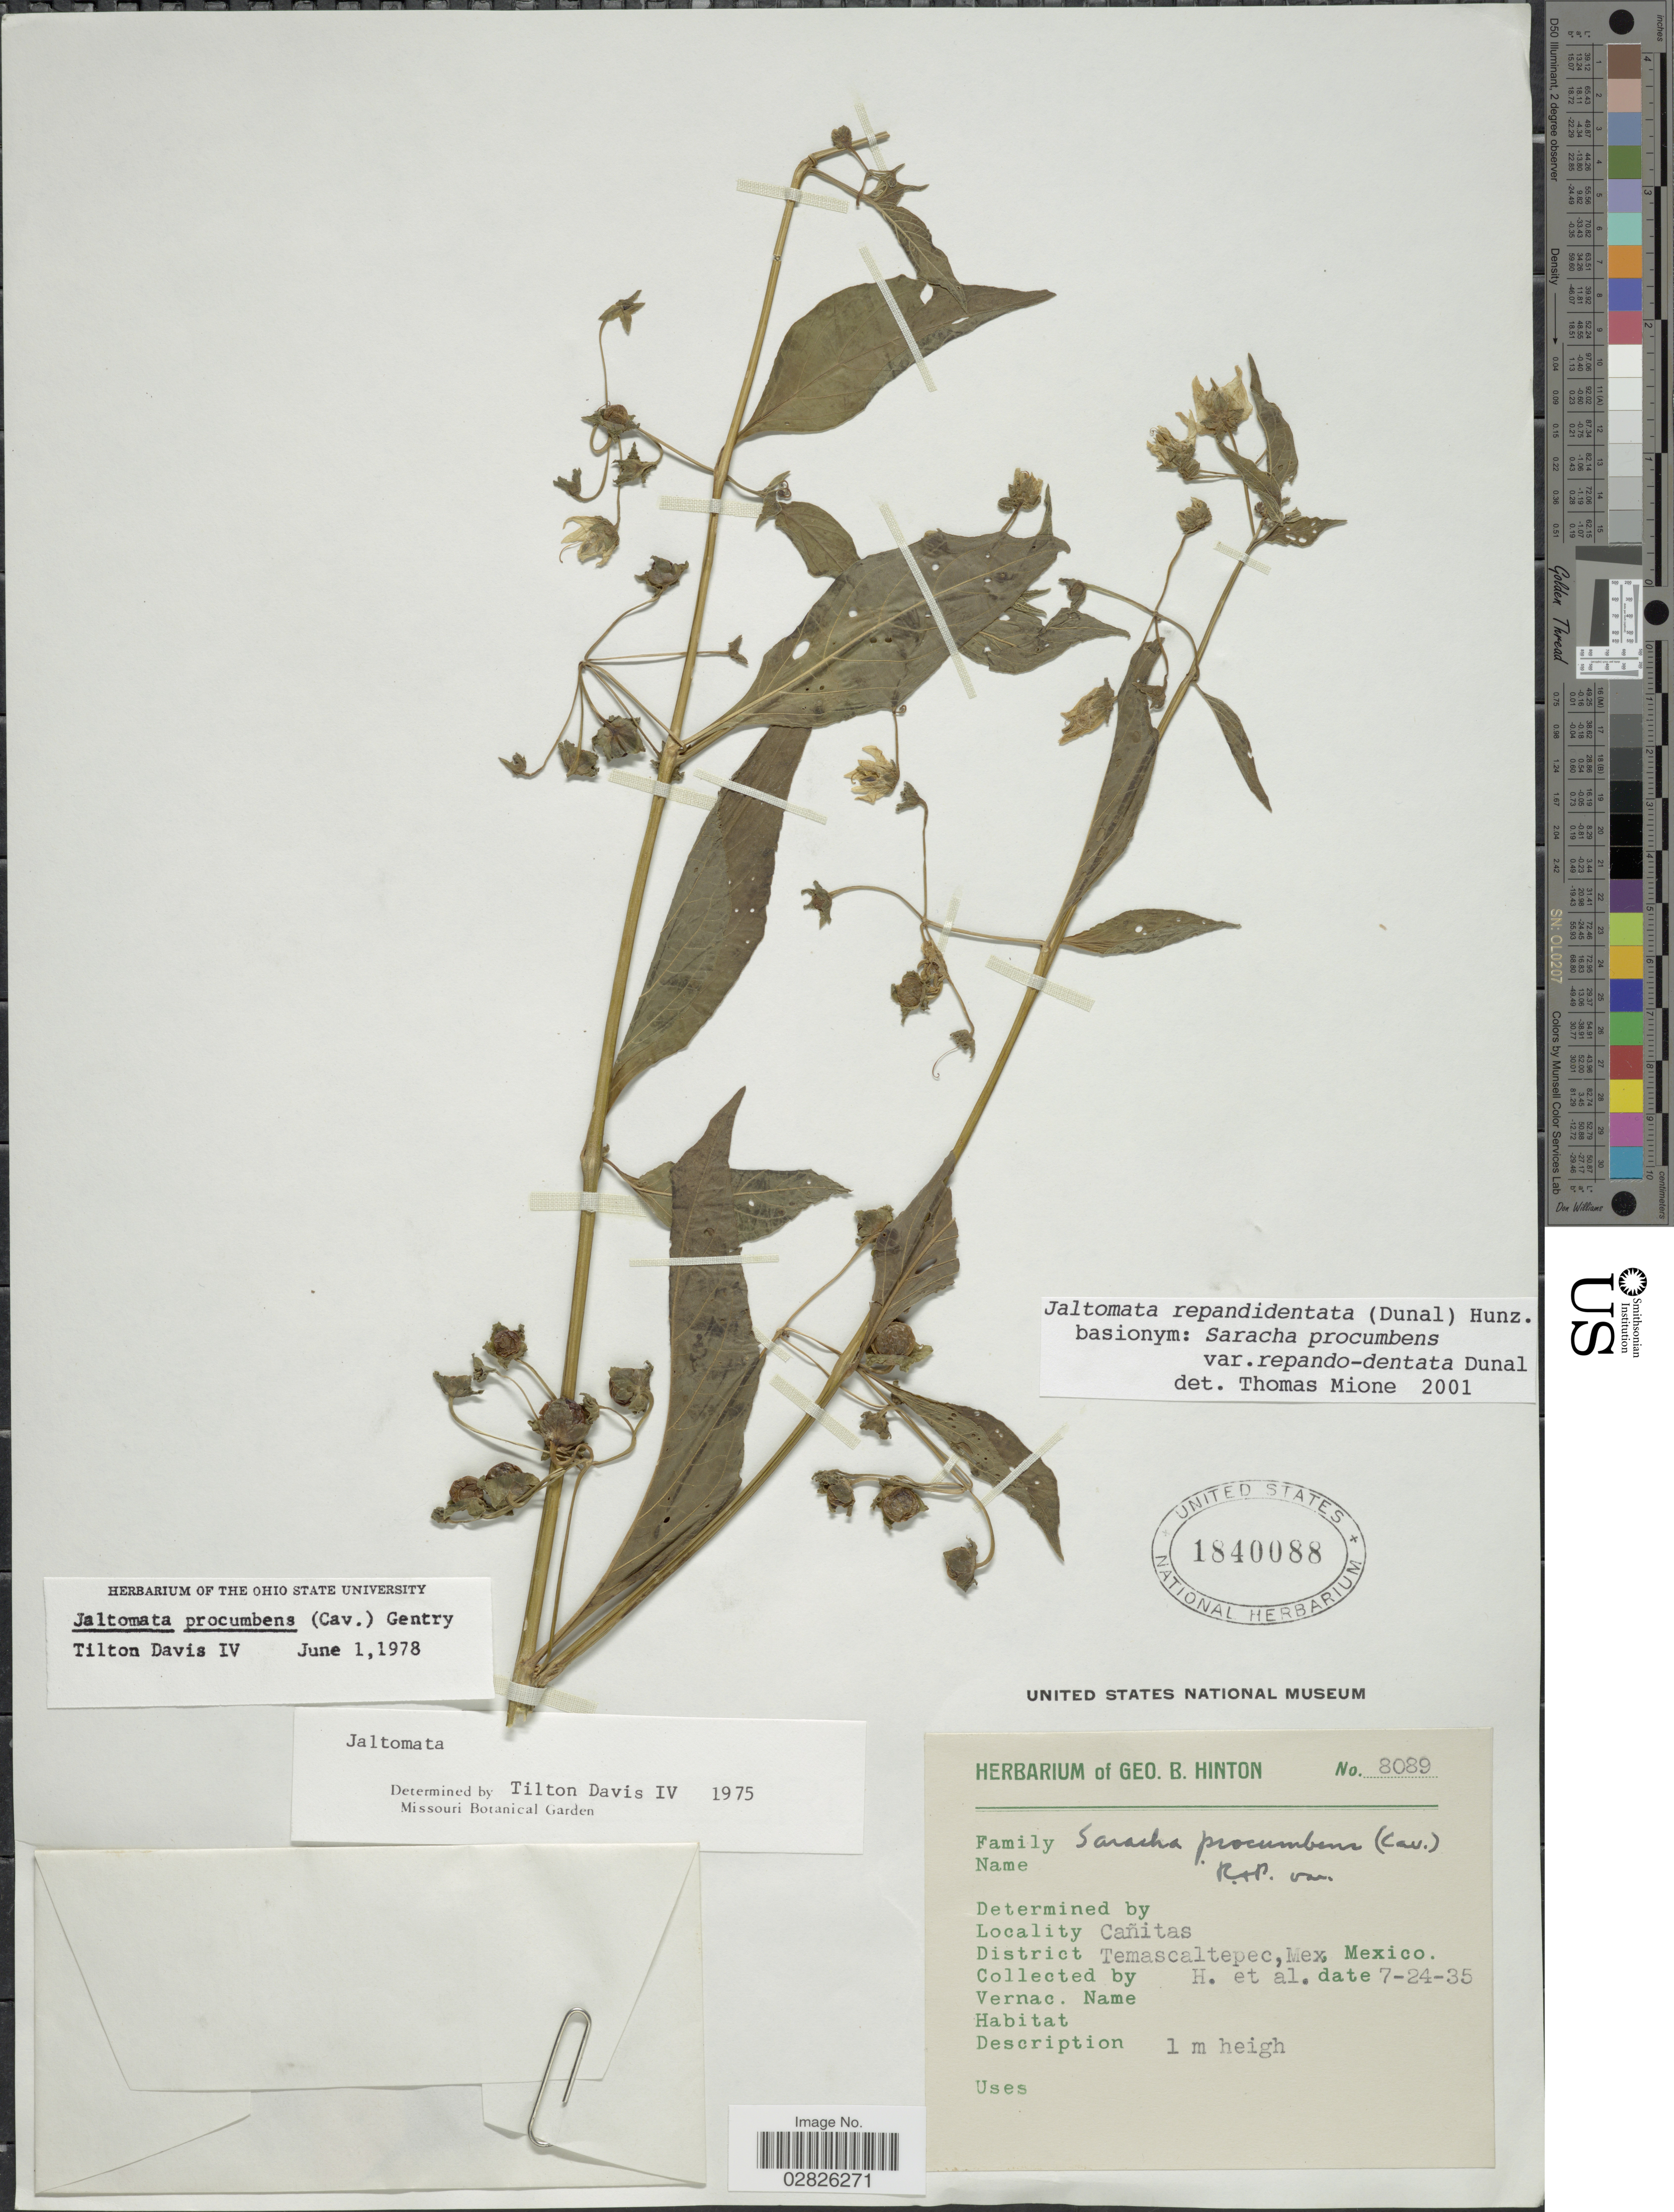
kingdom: Plantae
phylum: Tracheophyta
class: Magnoliopsida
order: Solanales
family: Solanaceae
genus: Jaltomata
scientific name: Jaltomata repandidentata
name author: (Dunal) Hunz.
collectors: G. B. Hinton & et al.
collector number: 8089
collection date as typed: Transcribed d/m/y: 24/7/35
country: Mexico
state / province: México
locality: Cañitas, District Temascaltepec.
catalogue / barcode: US 1840088